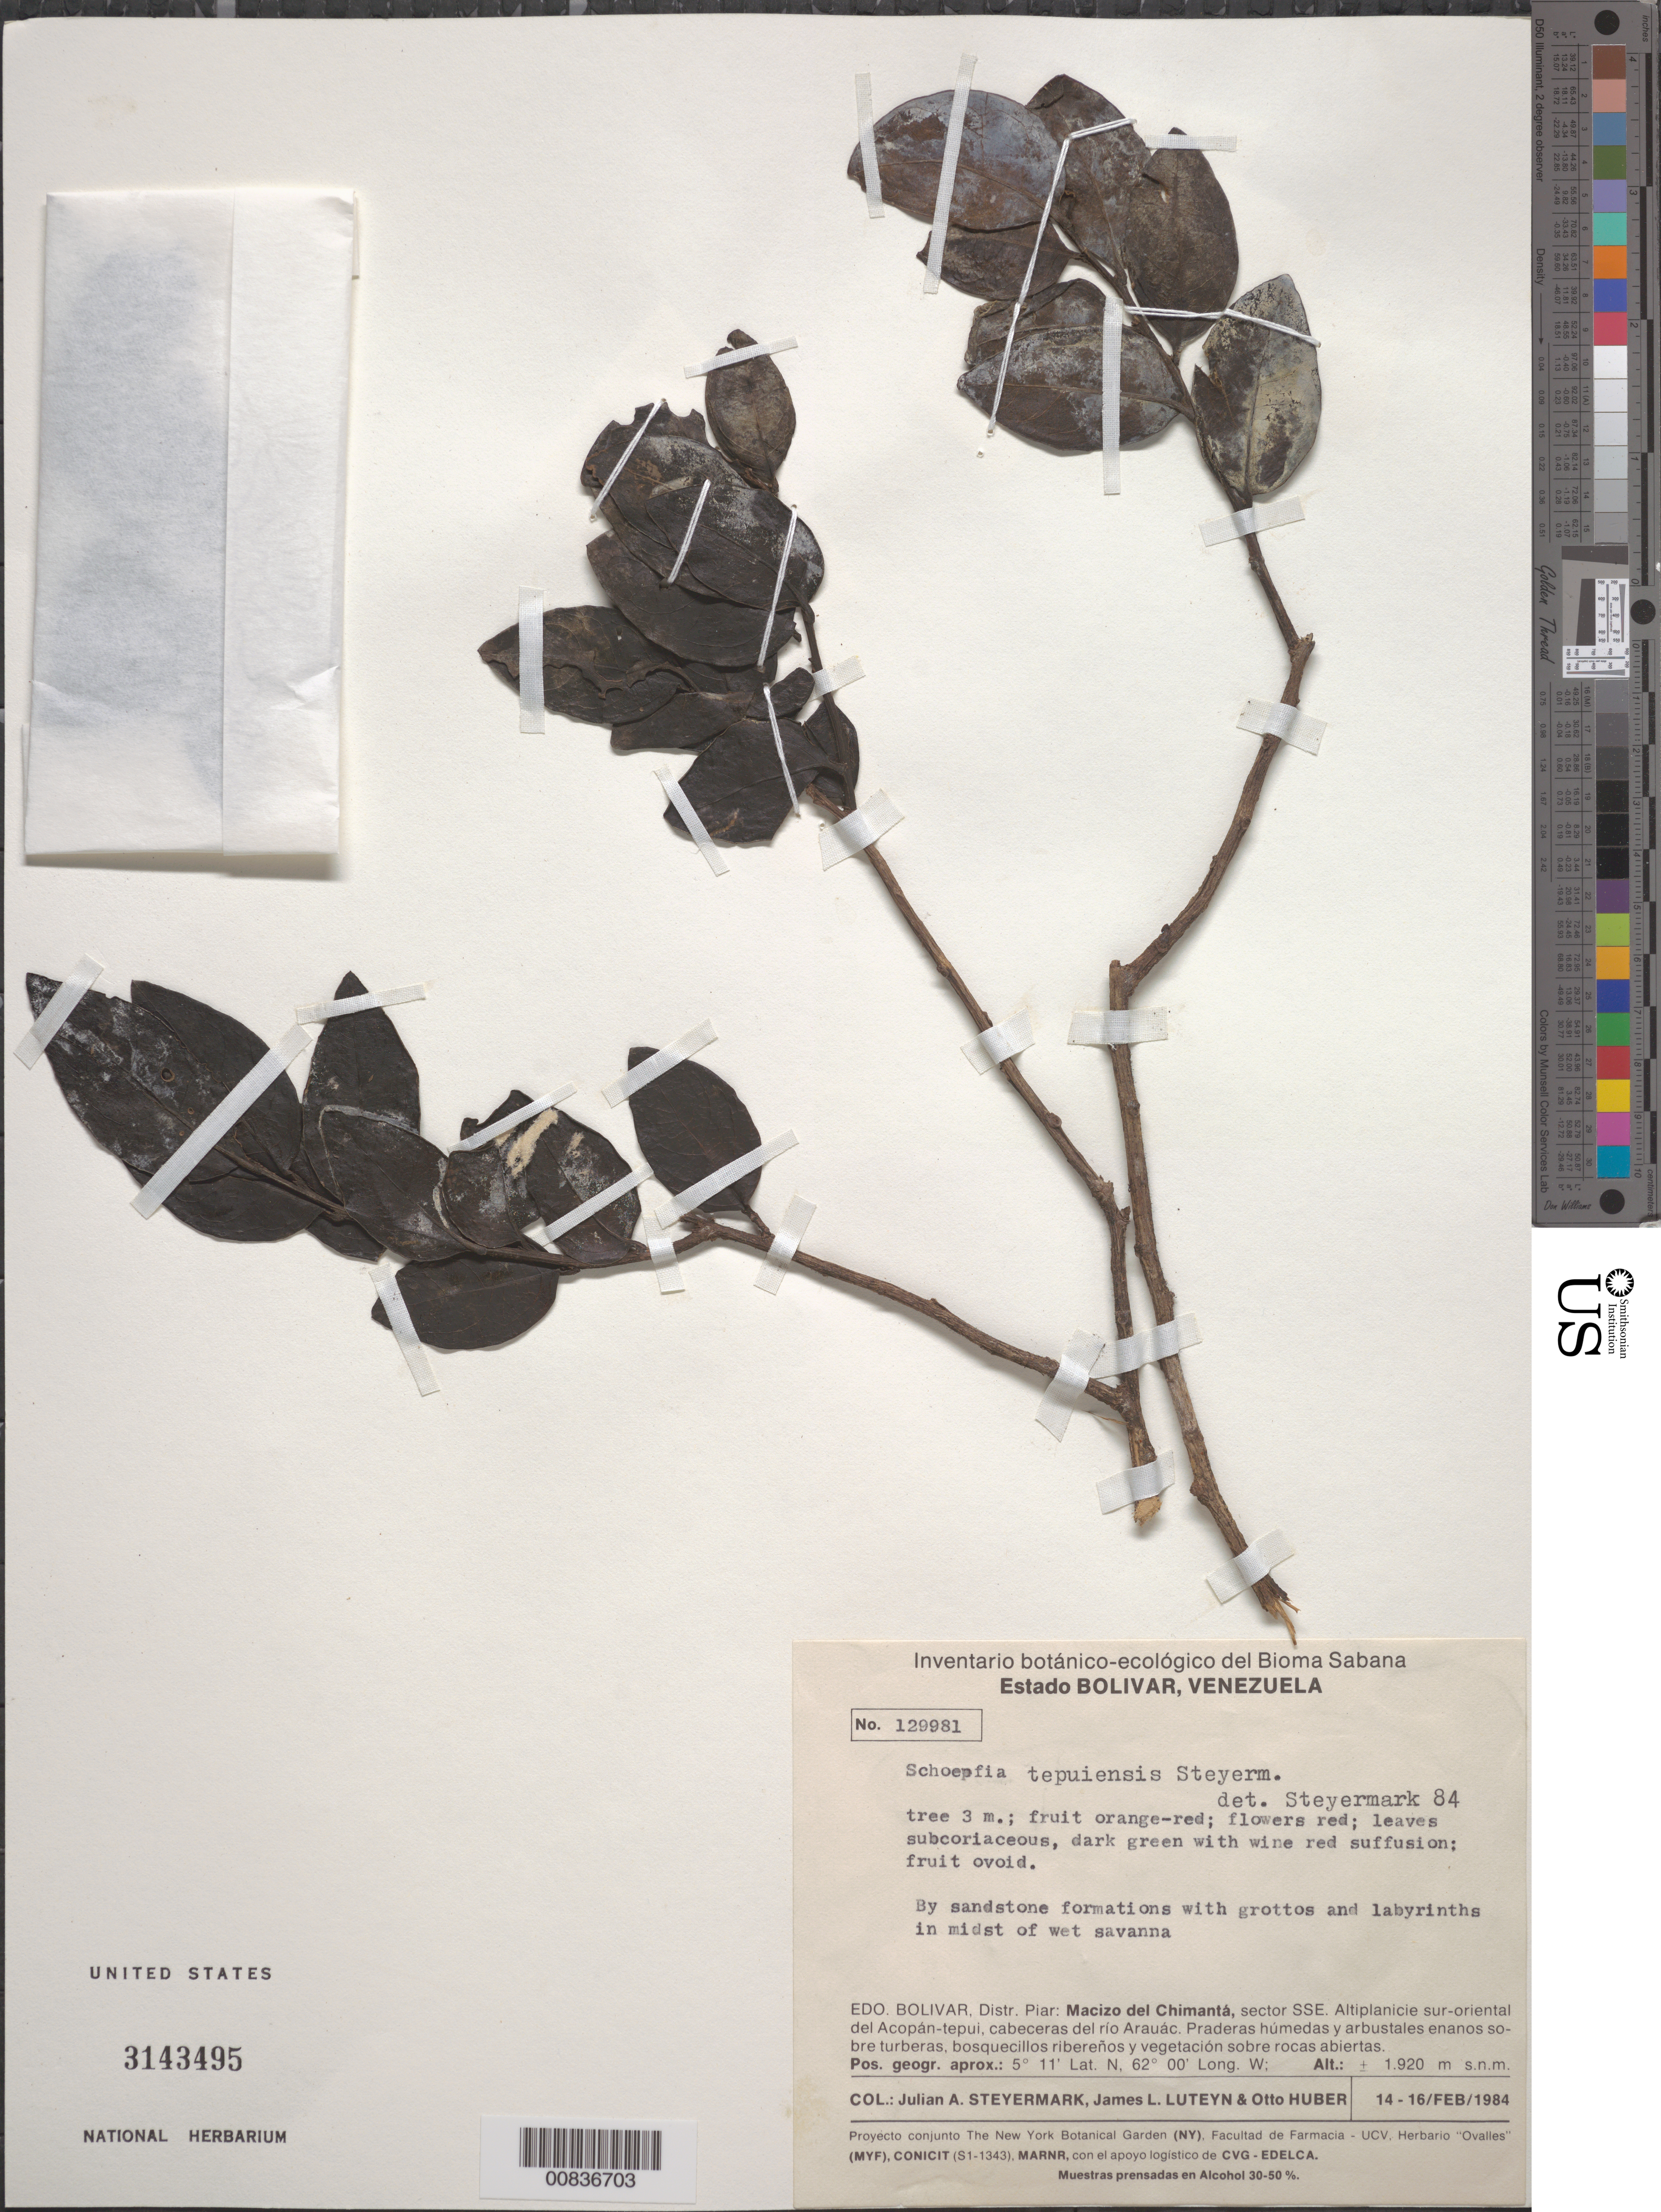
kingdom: Plantae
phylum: Tracheophyta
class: Magnoliopsida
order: Santalales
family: Schoepfiaceae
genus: Schoepfia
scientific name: Schoepfia tepuiensis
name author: Steyerm.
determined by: Steyermark, Julian A., (VEN)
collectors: J. Steyermark, J. L. Luteyn & O. Huber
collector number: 129981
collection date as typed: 14-Feb-84 to 16-Feb-84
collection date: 1984-02-14/1984-02-16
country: Venezuela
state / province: Bolívar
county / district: Piar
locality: Macizo del Chimantá, sector SSE. Altiplanicie sur-oriental del Acopán-tepuí, cabeceras del río Arauác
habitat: Sandstone formations with grottos and labyrinths in midst of wet savanna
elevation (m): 1920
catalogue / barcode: US 3143495